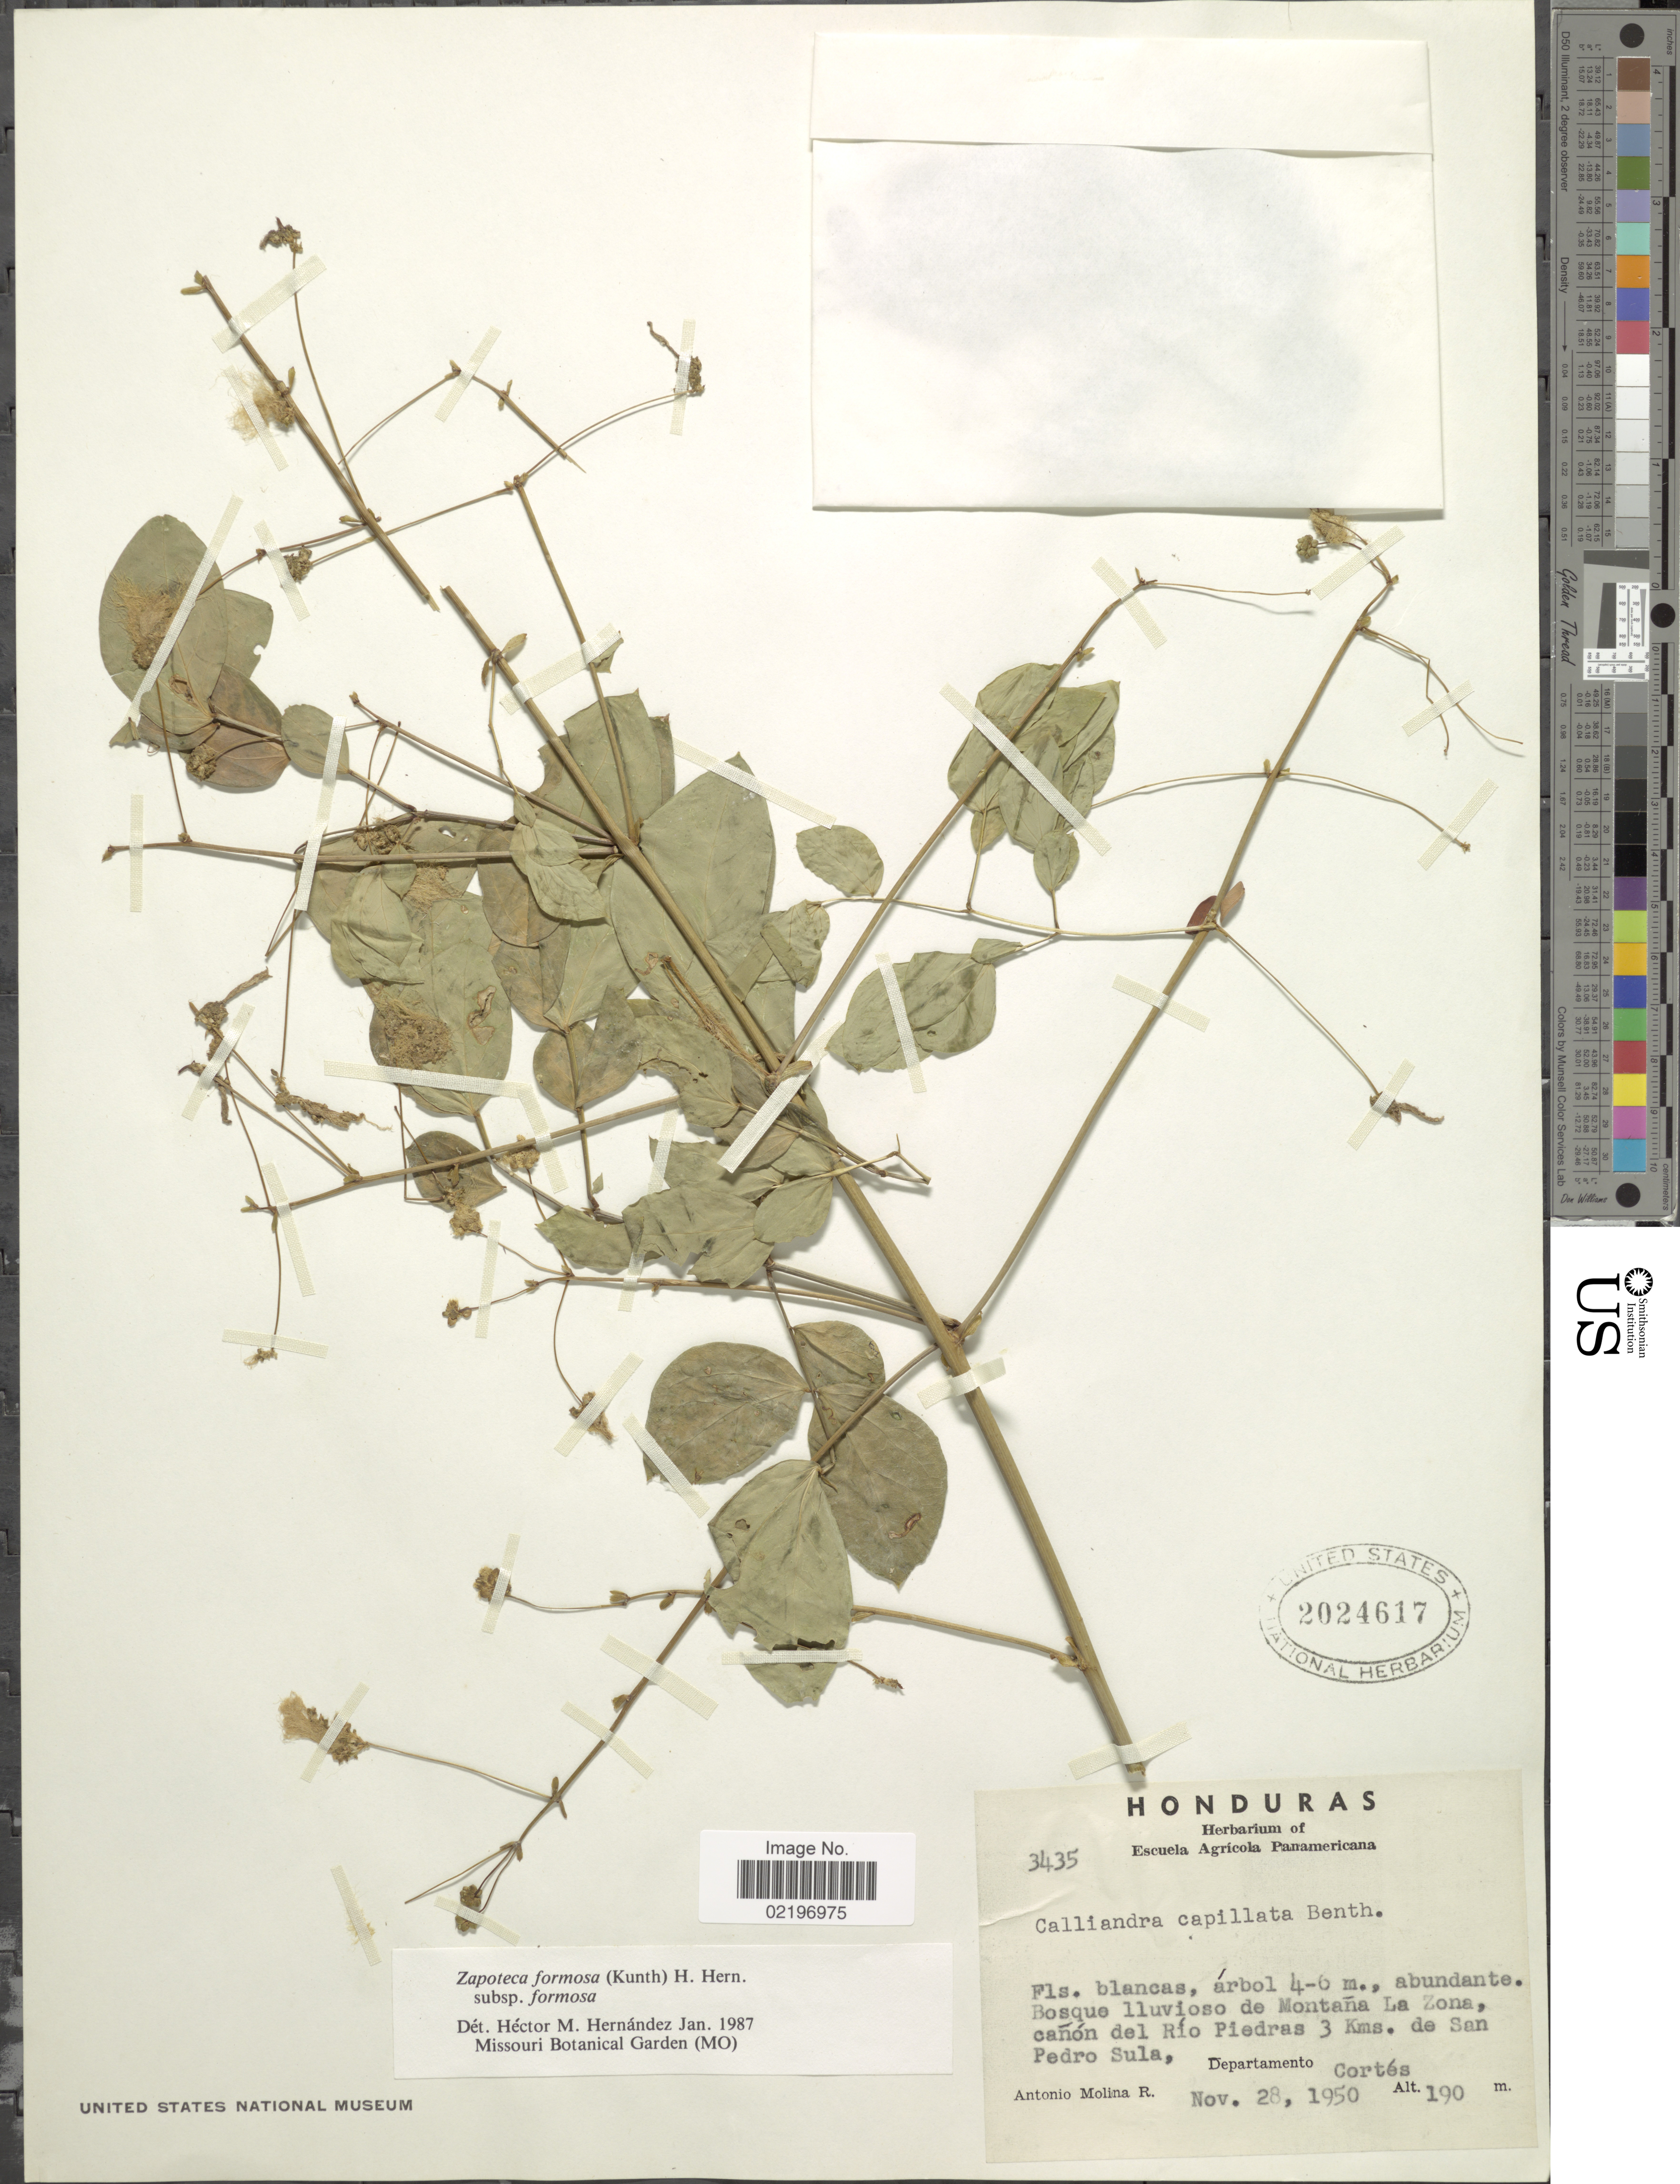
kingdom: Plantae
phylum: Tracheophyta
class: Magnoliopsida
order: Fabales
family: Fabaceae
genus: Zapoteca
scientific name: Zapoteca formosa subsp. formosa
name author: (Kunth) H.M. Hern.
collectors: A. Molina R.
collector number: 3435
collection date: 1950-11-28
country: Honduras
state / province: Cortés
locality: Bosque lluviose de Montana La Zona, canon del Rio Piedras 3 Kms. de San Pedro Sula. Departamento: Cortes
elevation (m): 190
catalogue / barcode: US 2024617